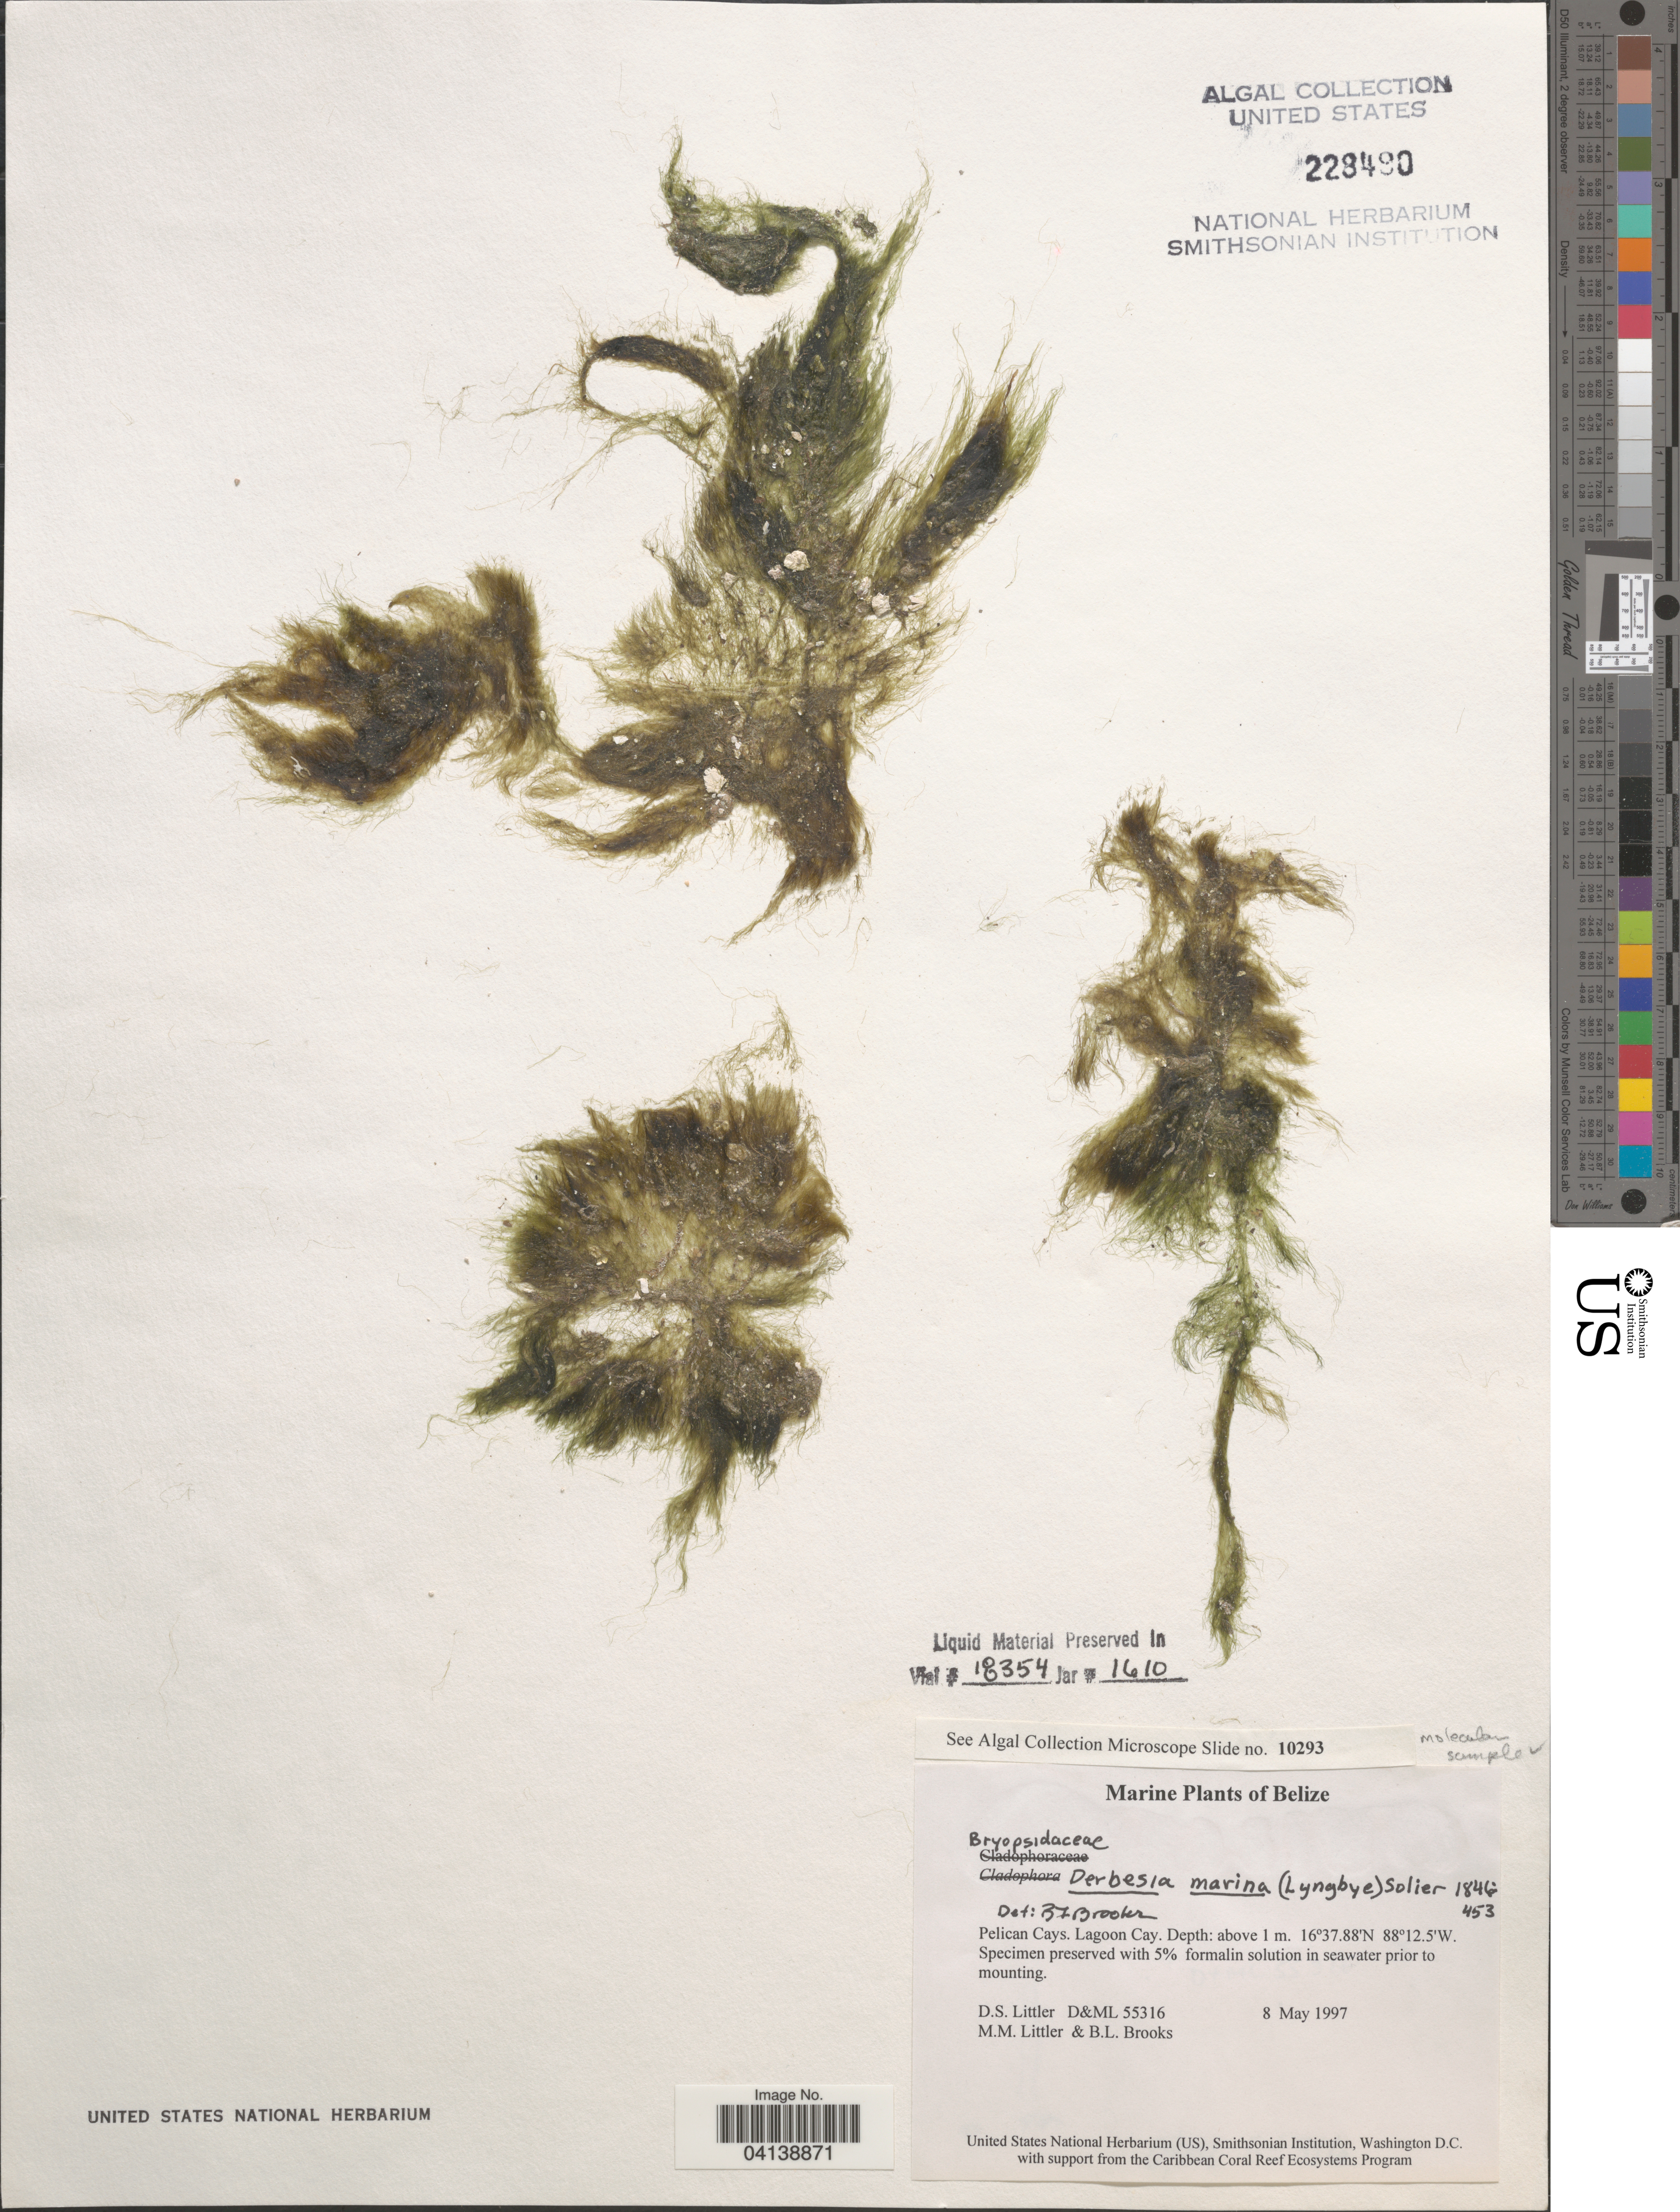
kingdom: Plantae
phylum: Chlorophyta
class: Ulvophyceae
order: Bryopsidales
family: Derbesiaceae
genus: Derbesia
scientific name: Derbesia marina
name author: (Lyngb.) Solier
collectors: D. S. Littler & B. Brooks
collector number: D&ML55316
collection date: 1997-05-08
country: Belize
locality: Pelican Cays. Lagoon Cay.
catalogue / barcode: US 228480